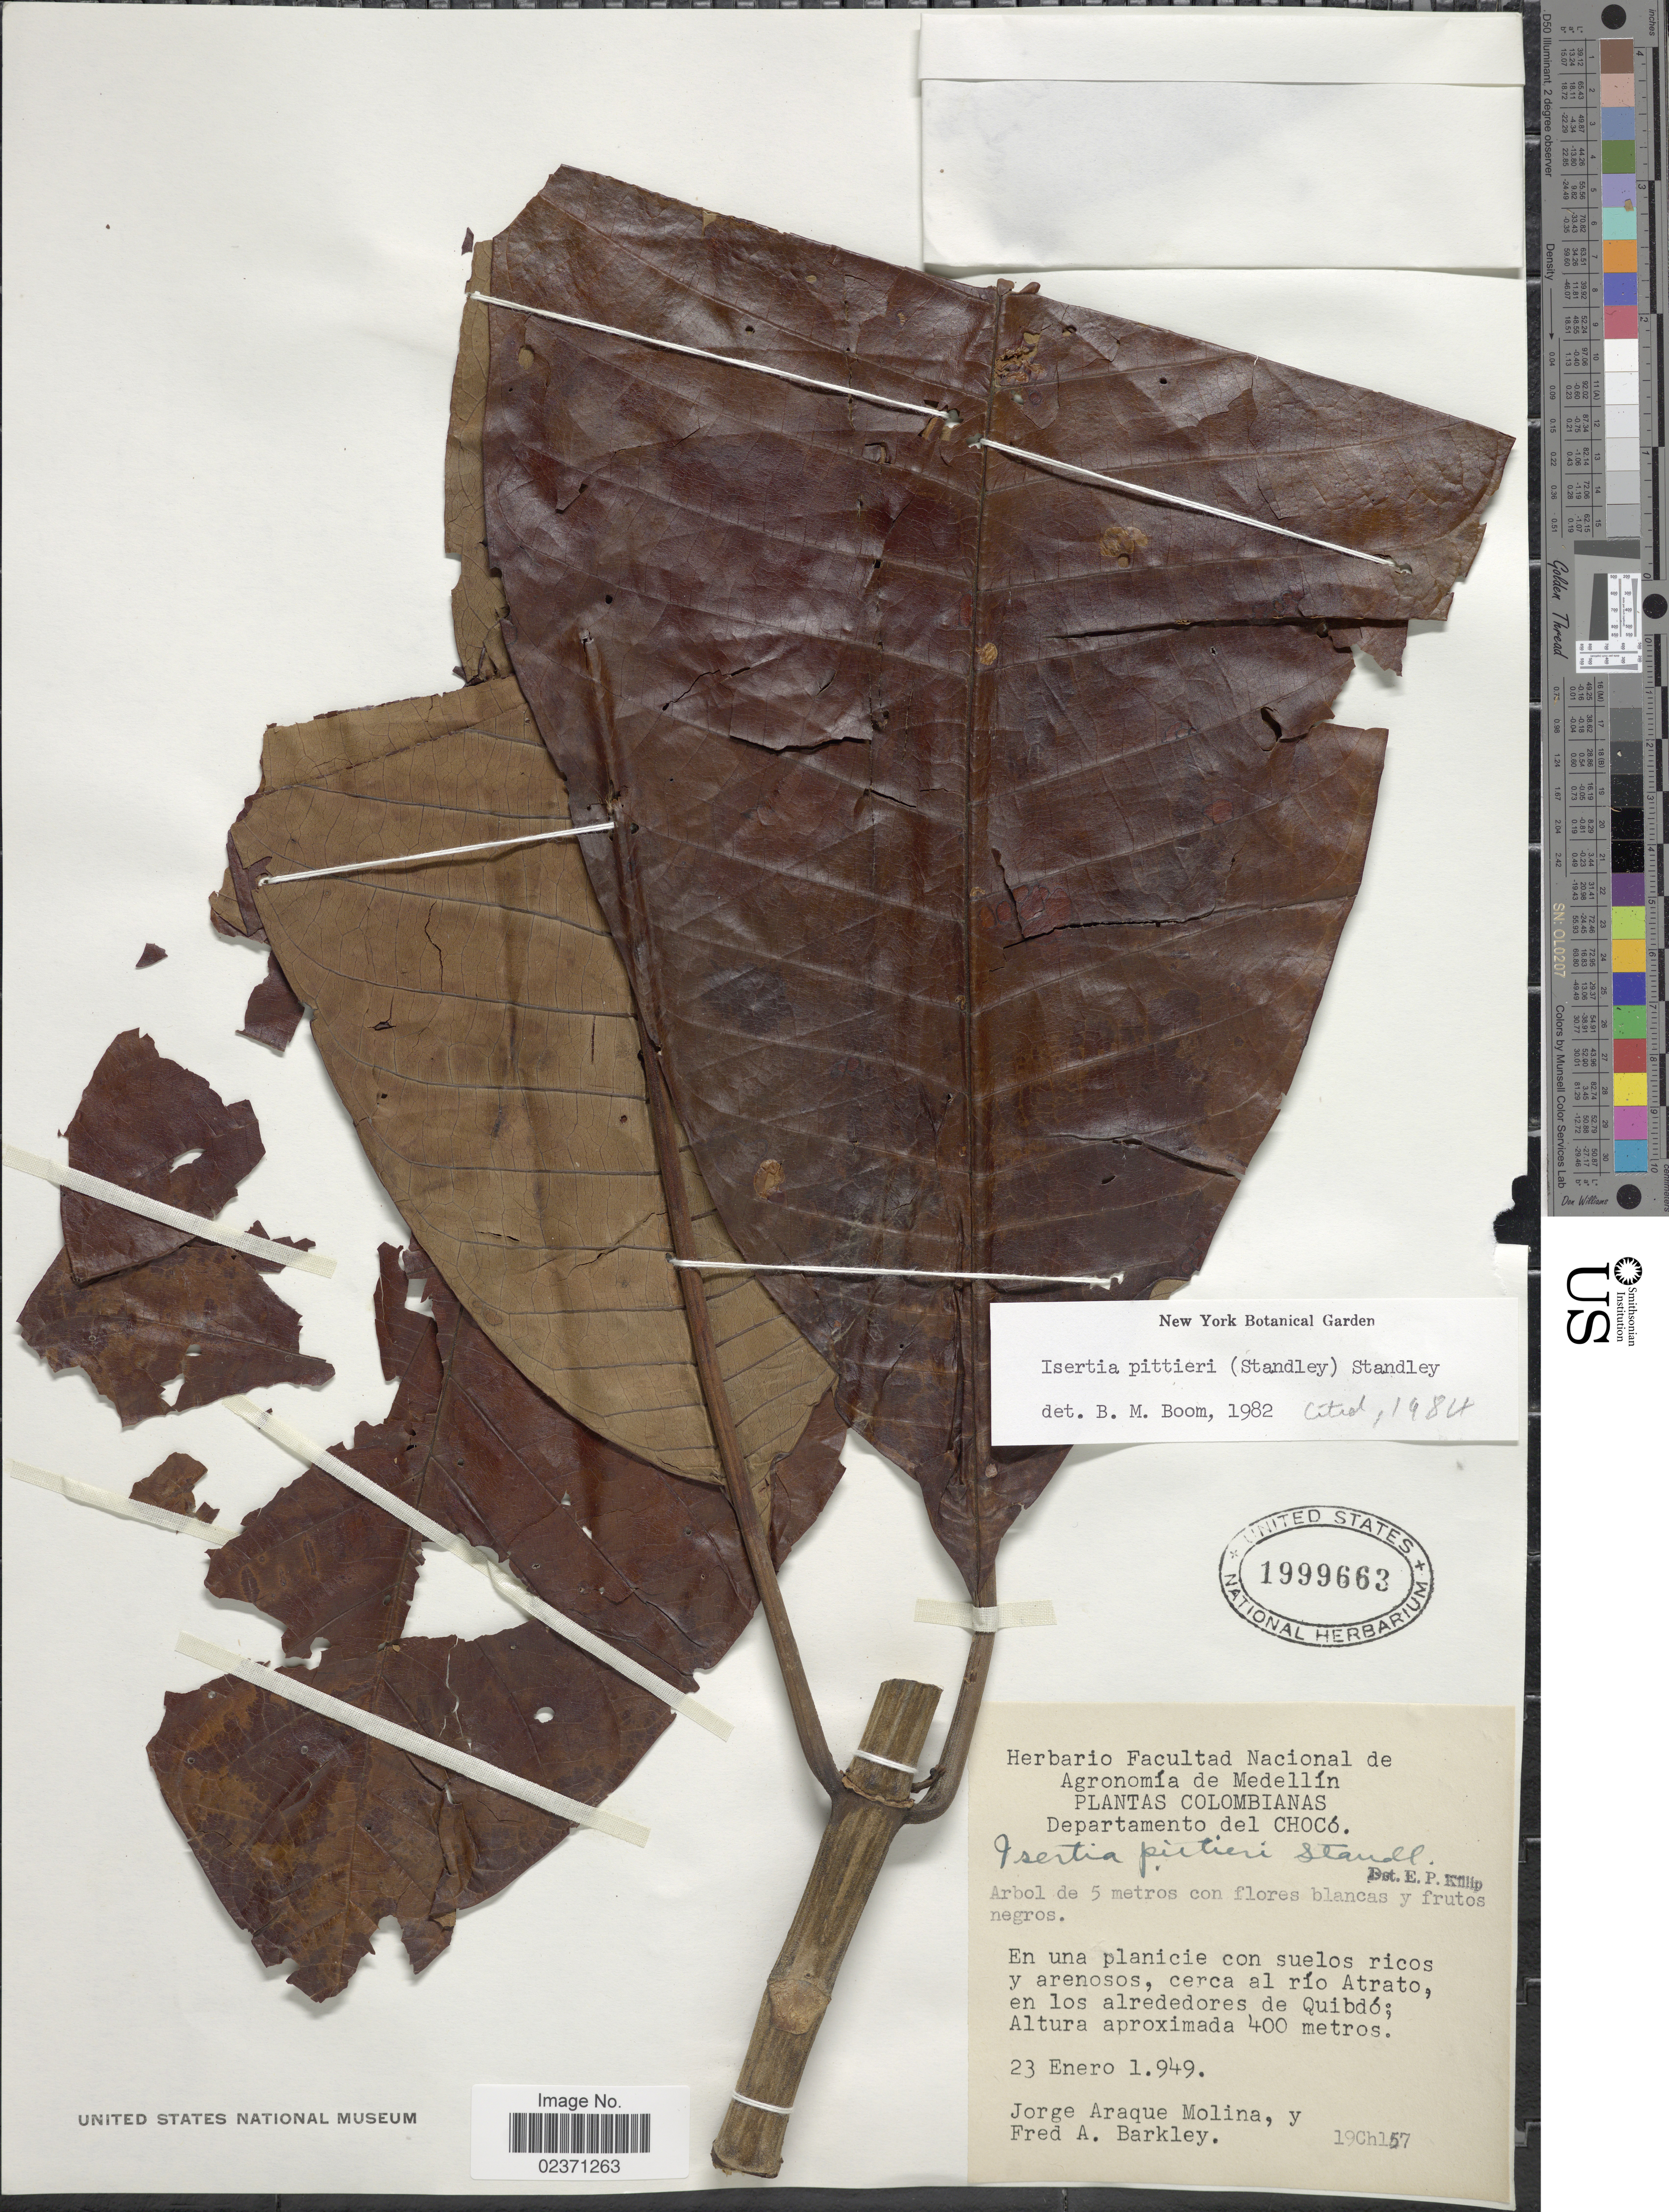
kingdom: Plantae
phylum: Tracheophyta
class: Magnoliopsida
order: Gentianales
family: Rubiaceae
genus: Isertia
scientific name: Isertia pittieri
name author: (Standl.) Standl.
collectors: J. A. Molina & F. A. Barkley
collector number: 19Ch157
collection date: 1949-01-23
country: Colombia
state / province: Chocó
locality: Departamento del Choco. En una planicie con suelos ricos y arenosos, cerca al rio Atrato, en los alrededores de Quibdo.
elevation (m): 400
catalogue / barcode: US 1999663